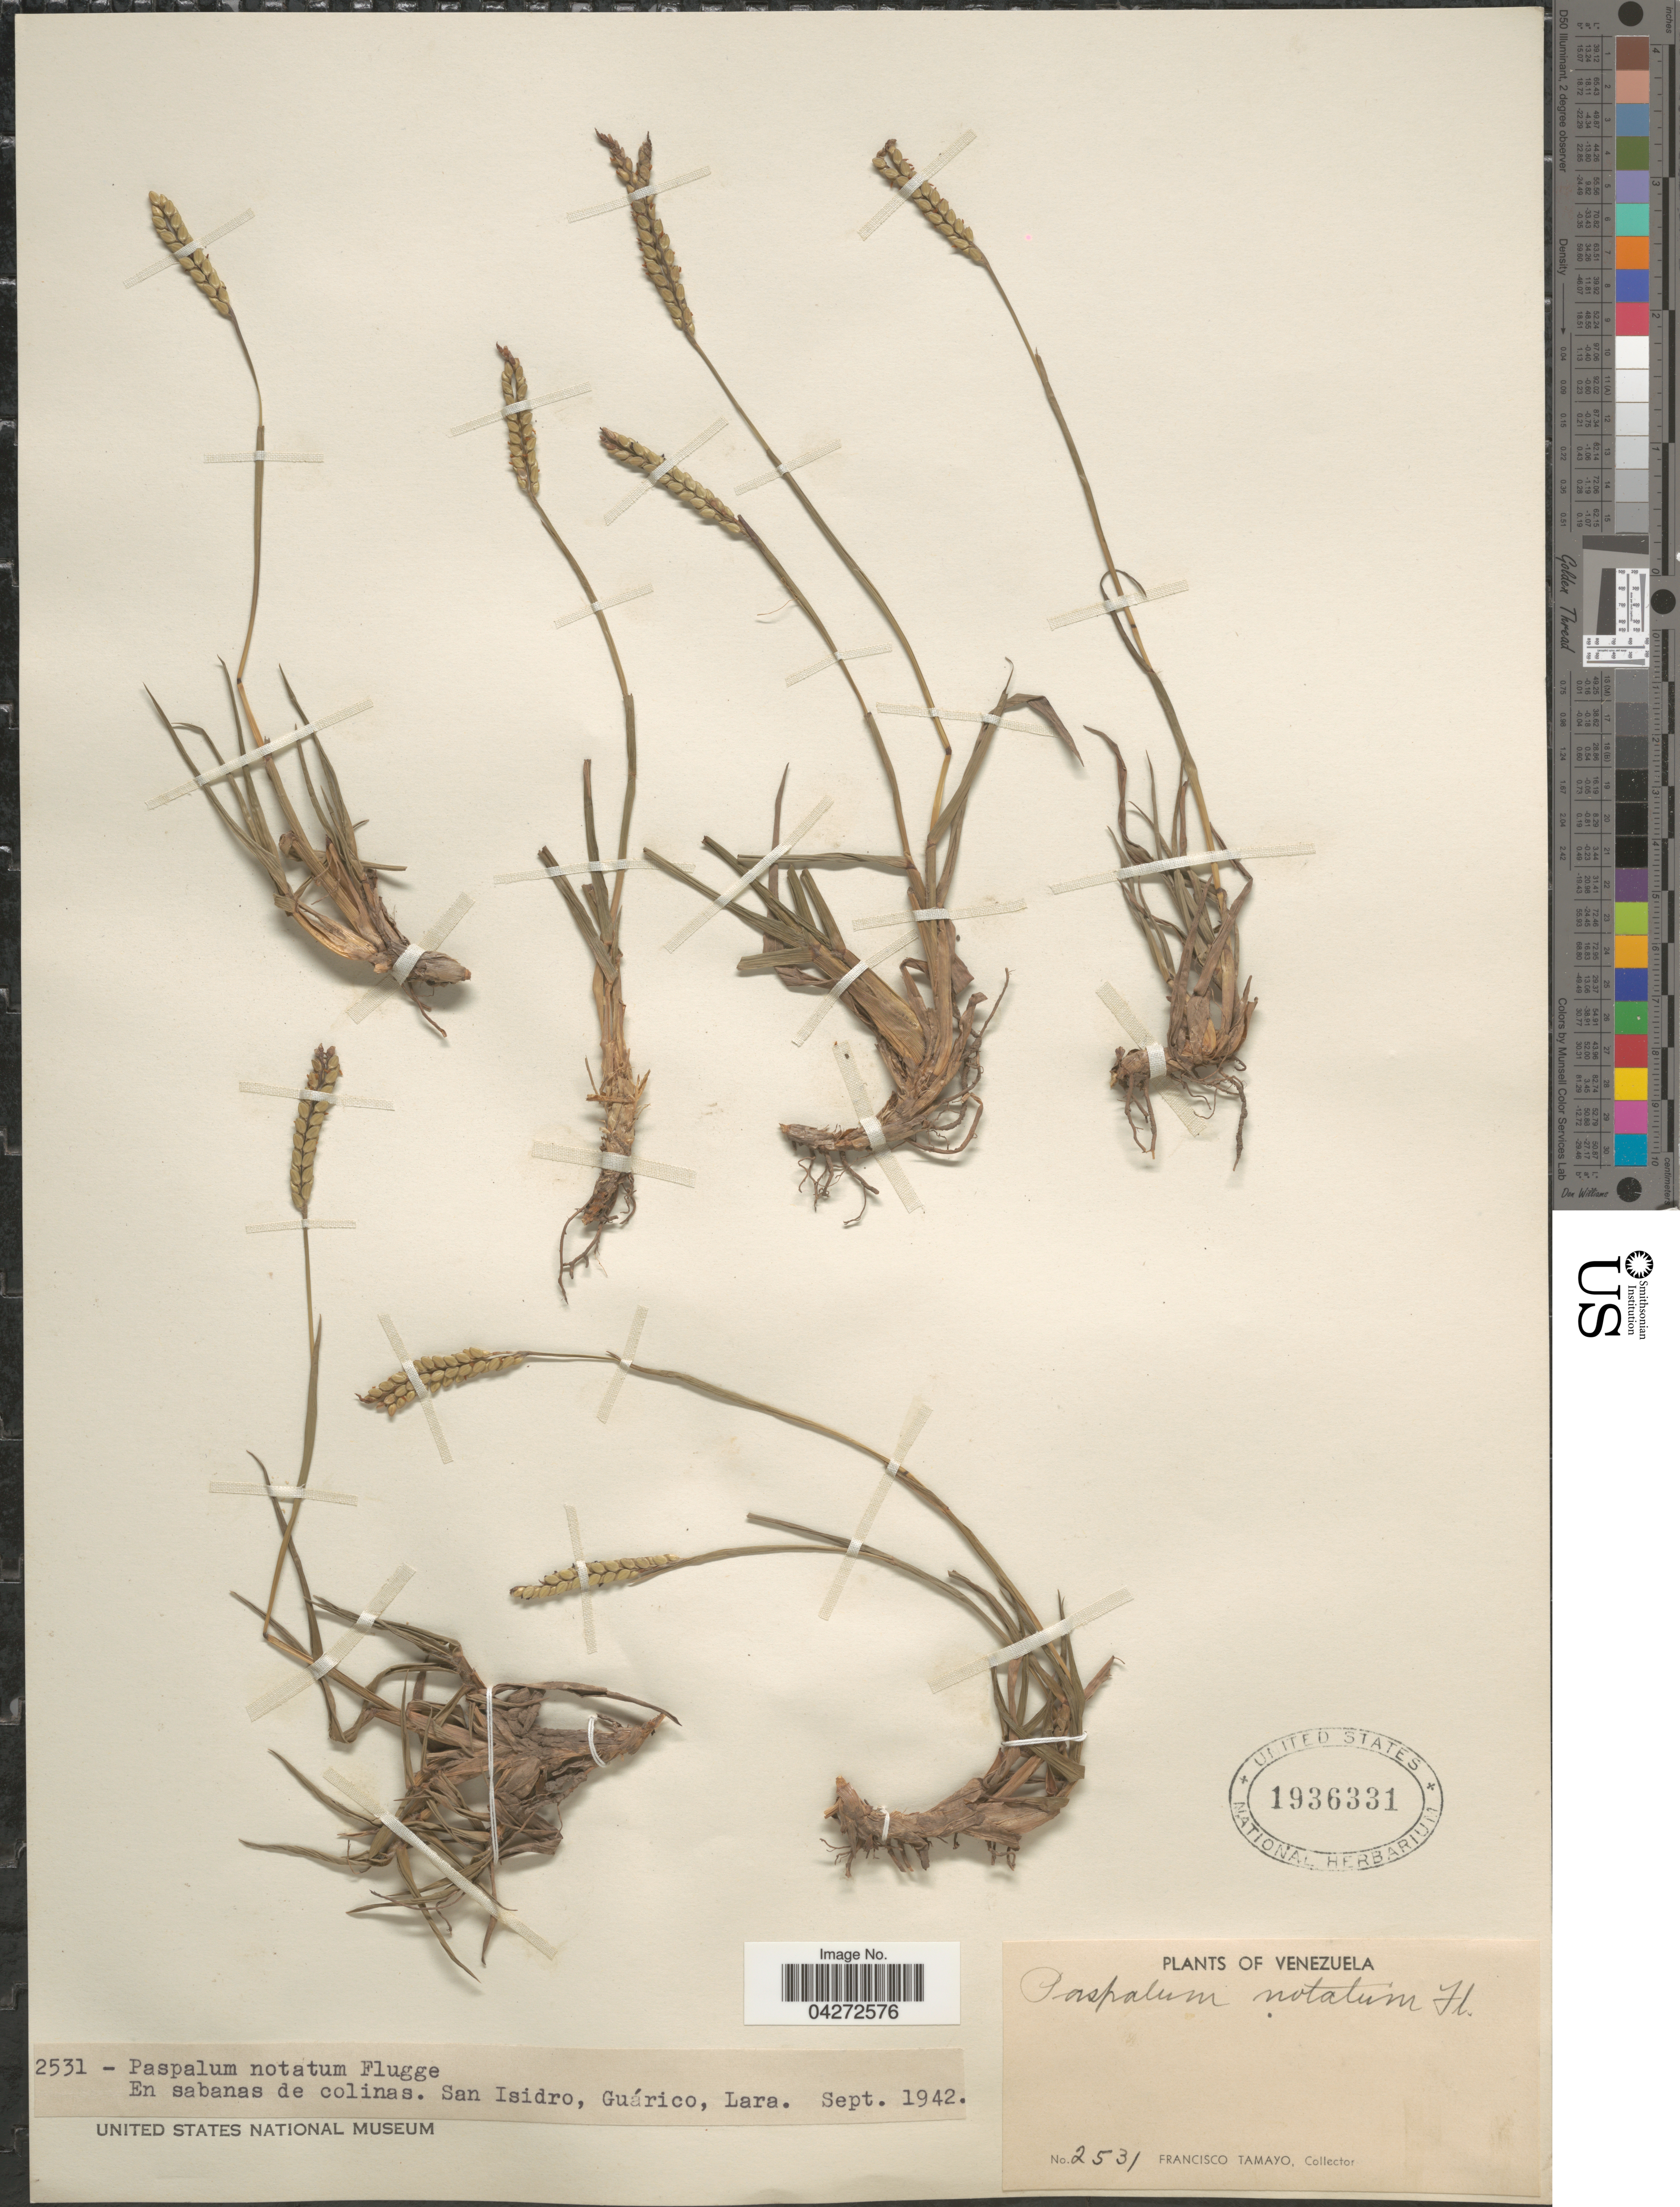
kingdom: Plantae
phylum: Tracheophyta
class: Liliopsida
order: Poales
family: Poaceae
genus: Paspalum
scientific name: Paspalum notatum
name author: Flüggé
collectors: F. Tamayo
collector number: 2531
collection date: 1942-09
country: Venezuela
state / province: Guarico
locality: En sabanas de colinas. San Isidro, Lara.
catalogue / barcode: US 1936331